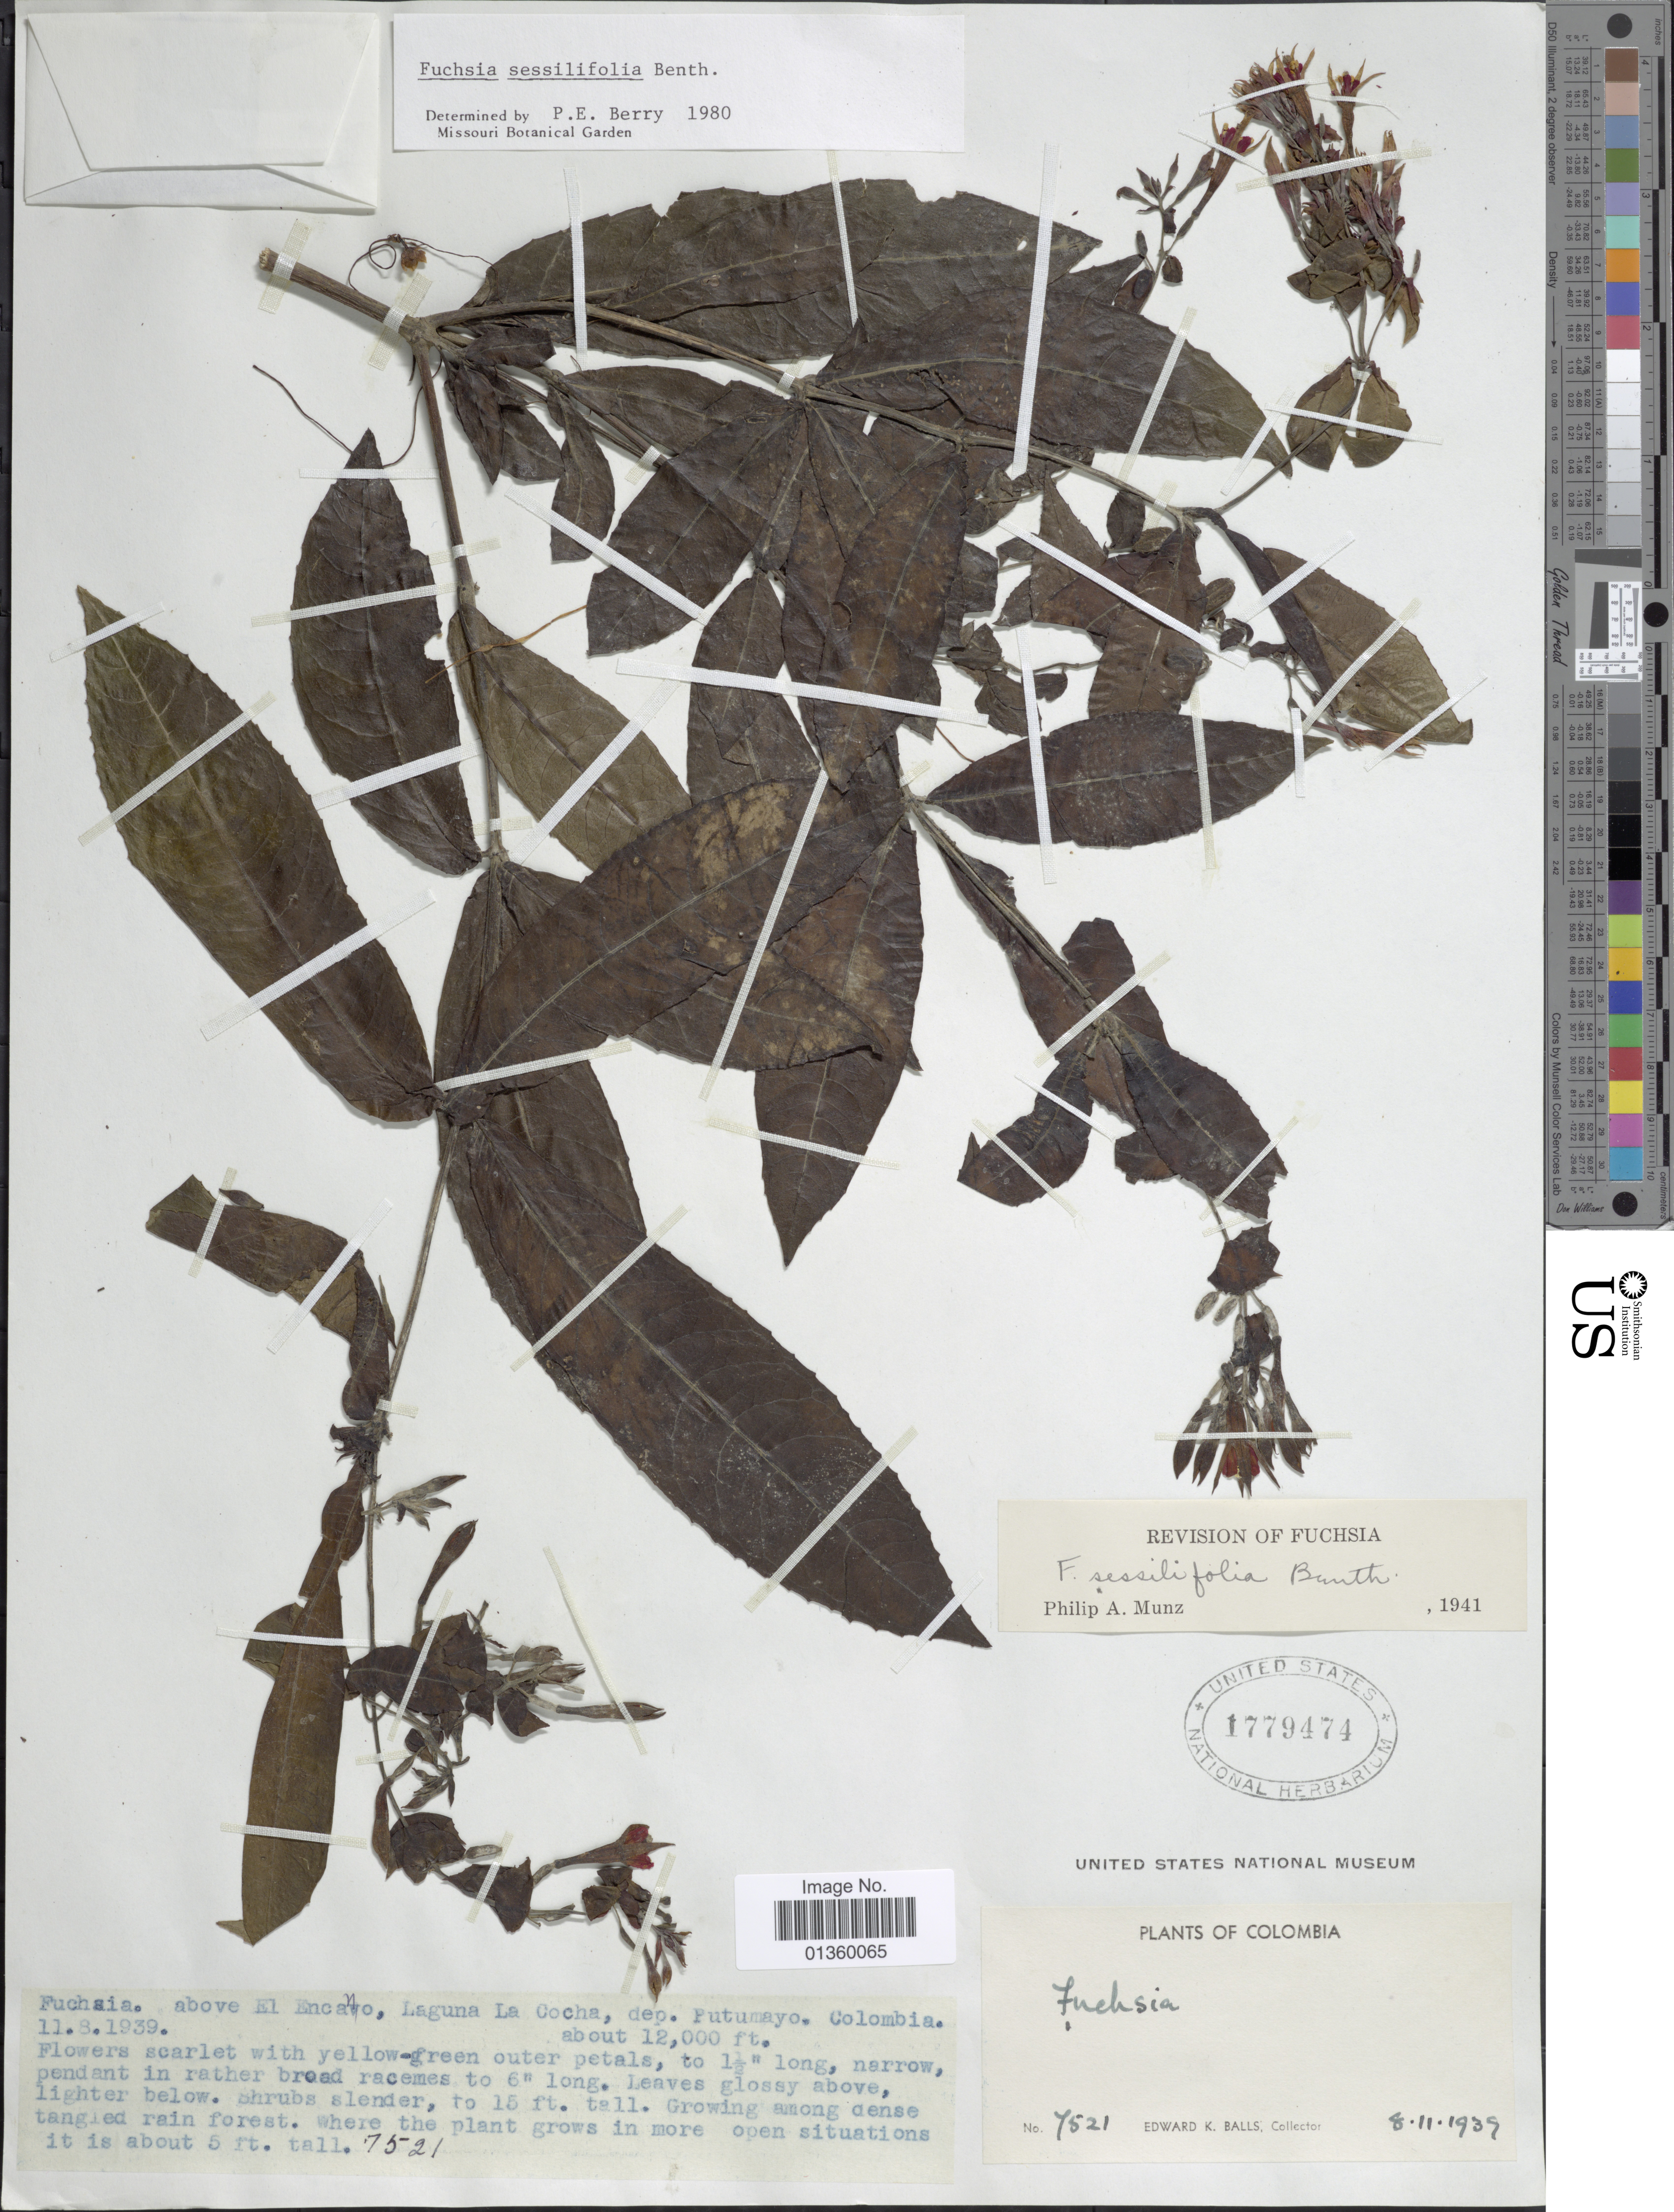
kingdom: Plantae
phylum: Tracheophyta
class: Magnoliopsida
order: Myrtales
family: Onagraceae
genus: Fuchsia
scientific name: Fuchsia sessilifolia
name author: Benth.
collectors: E. K. Balls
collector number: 7521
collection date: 1939-11-08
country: Colombia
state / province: Putumayo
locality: Above El Encano, Laguna La Cocha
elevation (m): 3658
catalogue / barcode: US 1779474